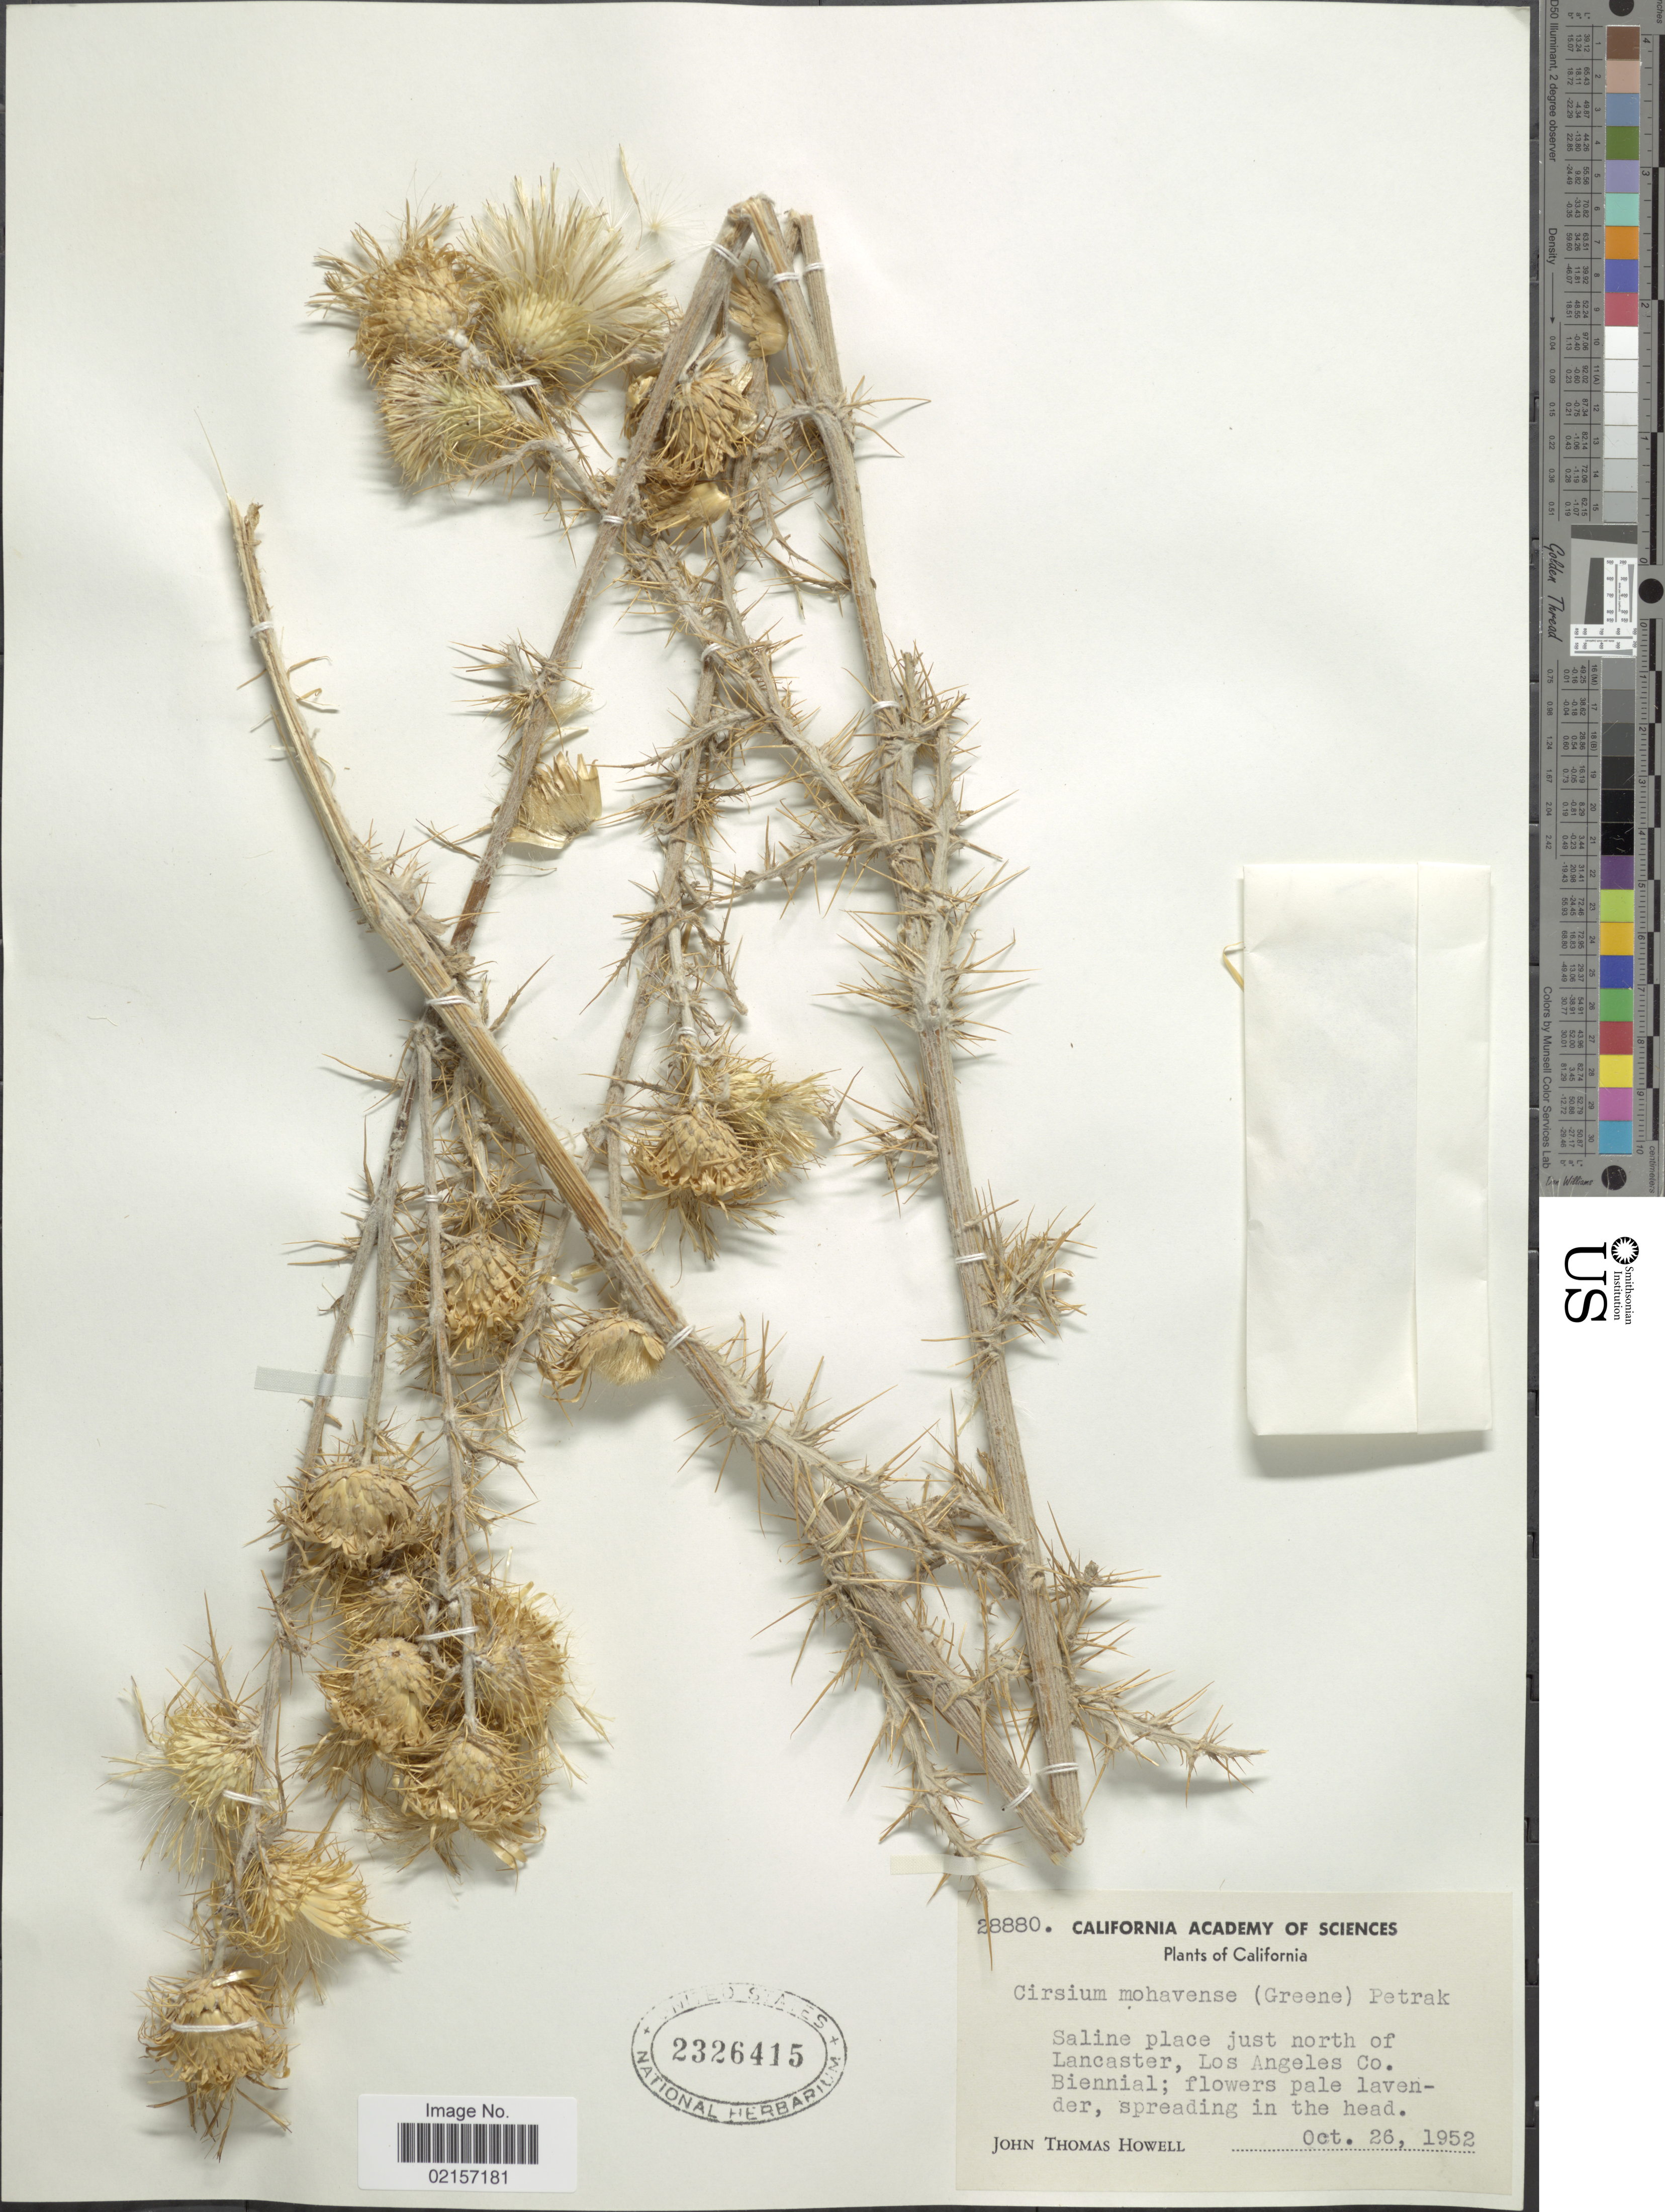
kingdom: Plantae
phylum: Tracheophyta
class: Magnoliopsida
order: Asterales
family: Asteraceae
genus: Cirsium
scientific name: Cirsium mohavense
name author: (Greene) Petr.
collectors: J. T. Howell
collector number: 28880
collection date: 1952-10-26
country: United States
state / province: California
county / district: Los Angeles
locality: Saline place just north of Lancaster, Los Angeles Co.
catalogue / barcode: US 2326415